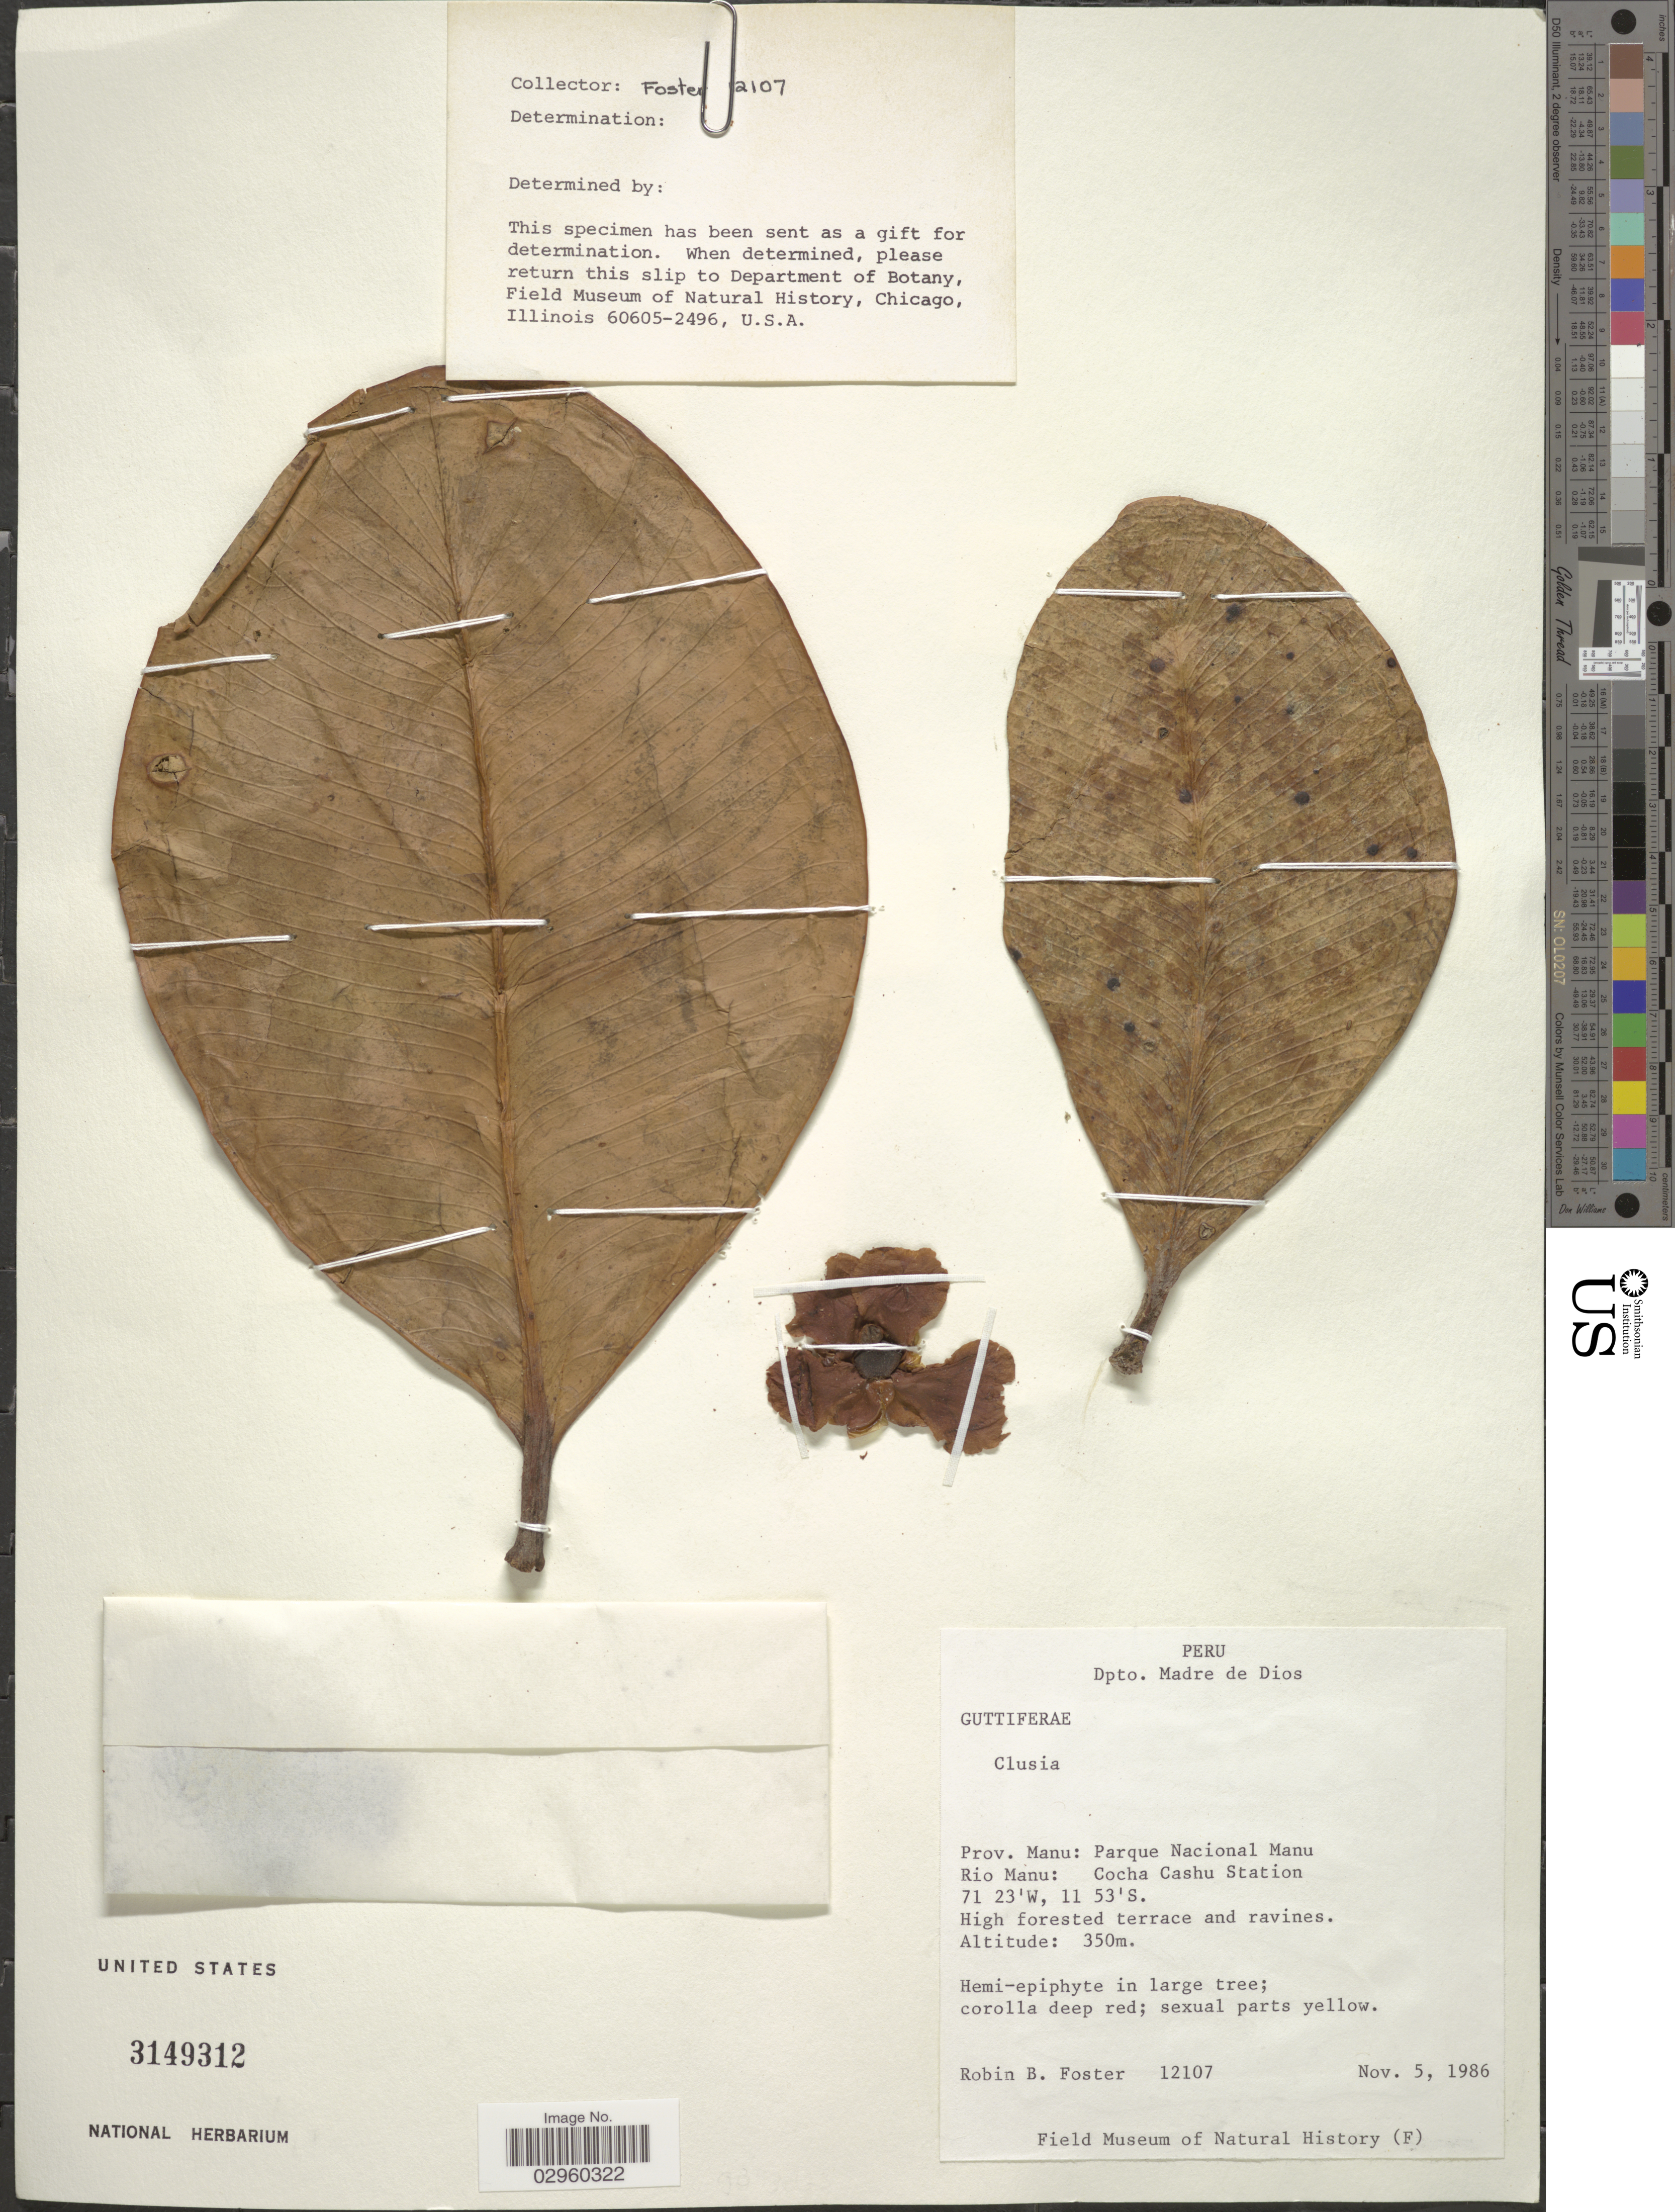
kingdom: Plantae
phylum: Tracheophyta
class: Magnoliopsida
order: Malpighiales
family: Clusiaceae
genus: Clusia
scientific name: Clusia sp.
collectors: R. B. Foster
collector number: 12107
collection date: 1986-11-05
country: Peru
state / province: Madre de Dios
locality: Dpto. Madre de Dios, Prov. Manu: Parque Nacional Manu, Rio Manu: Cocha Cashu Station.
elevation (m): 350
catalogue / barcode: US 3149312